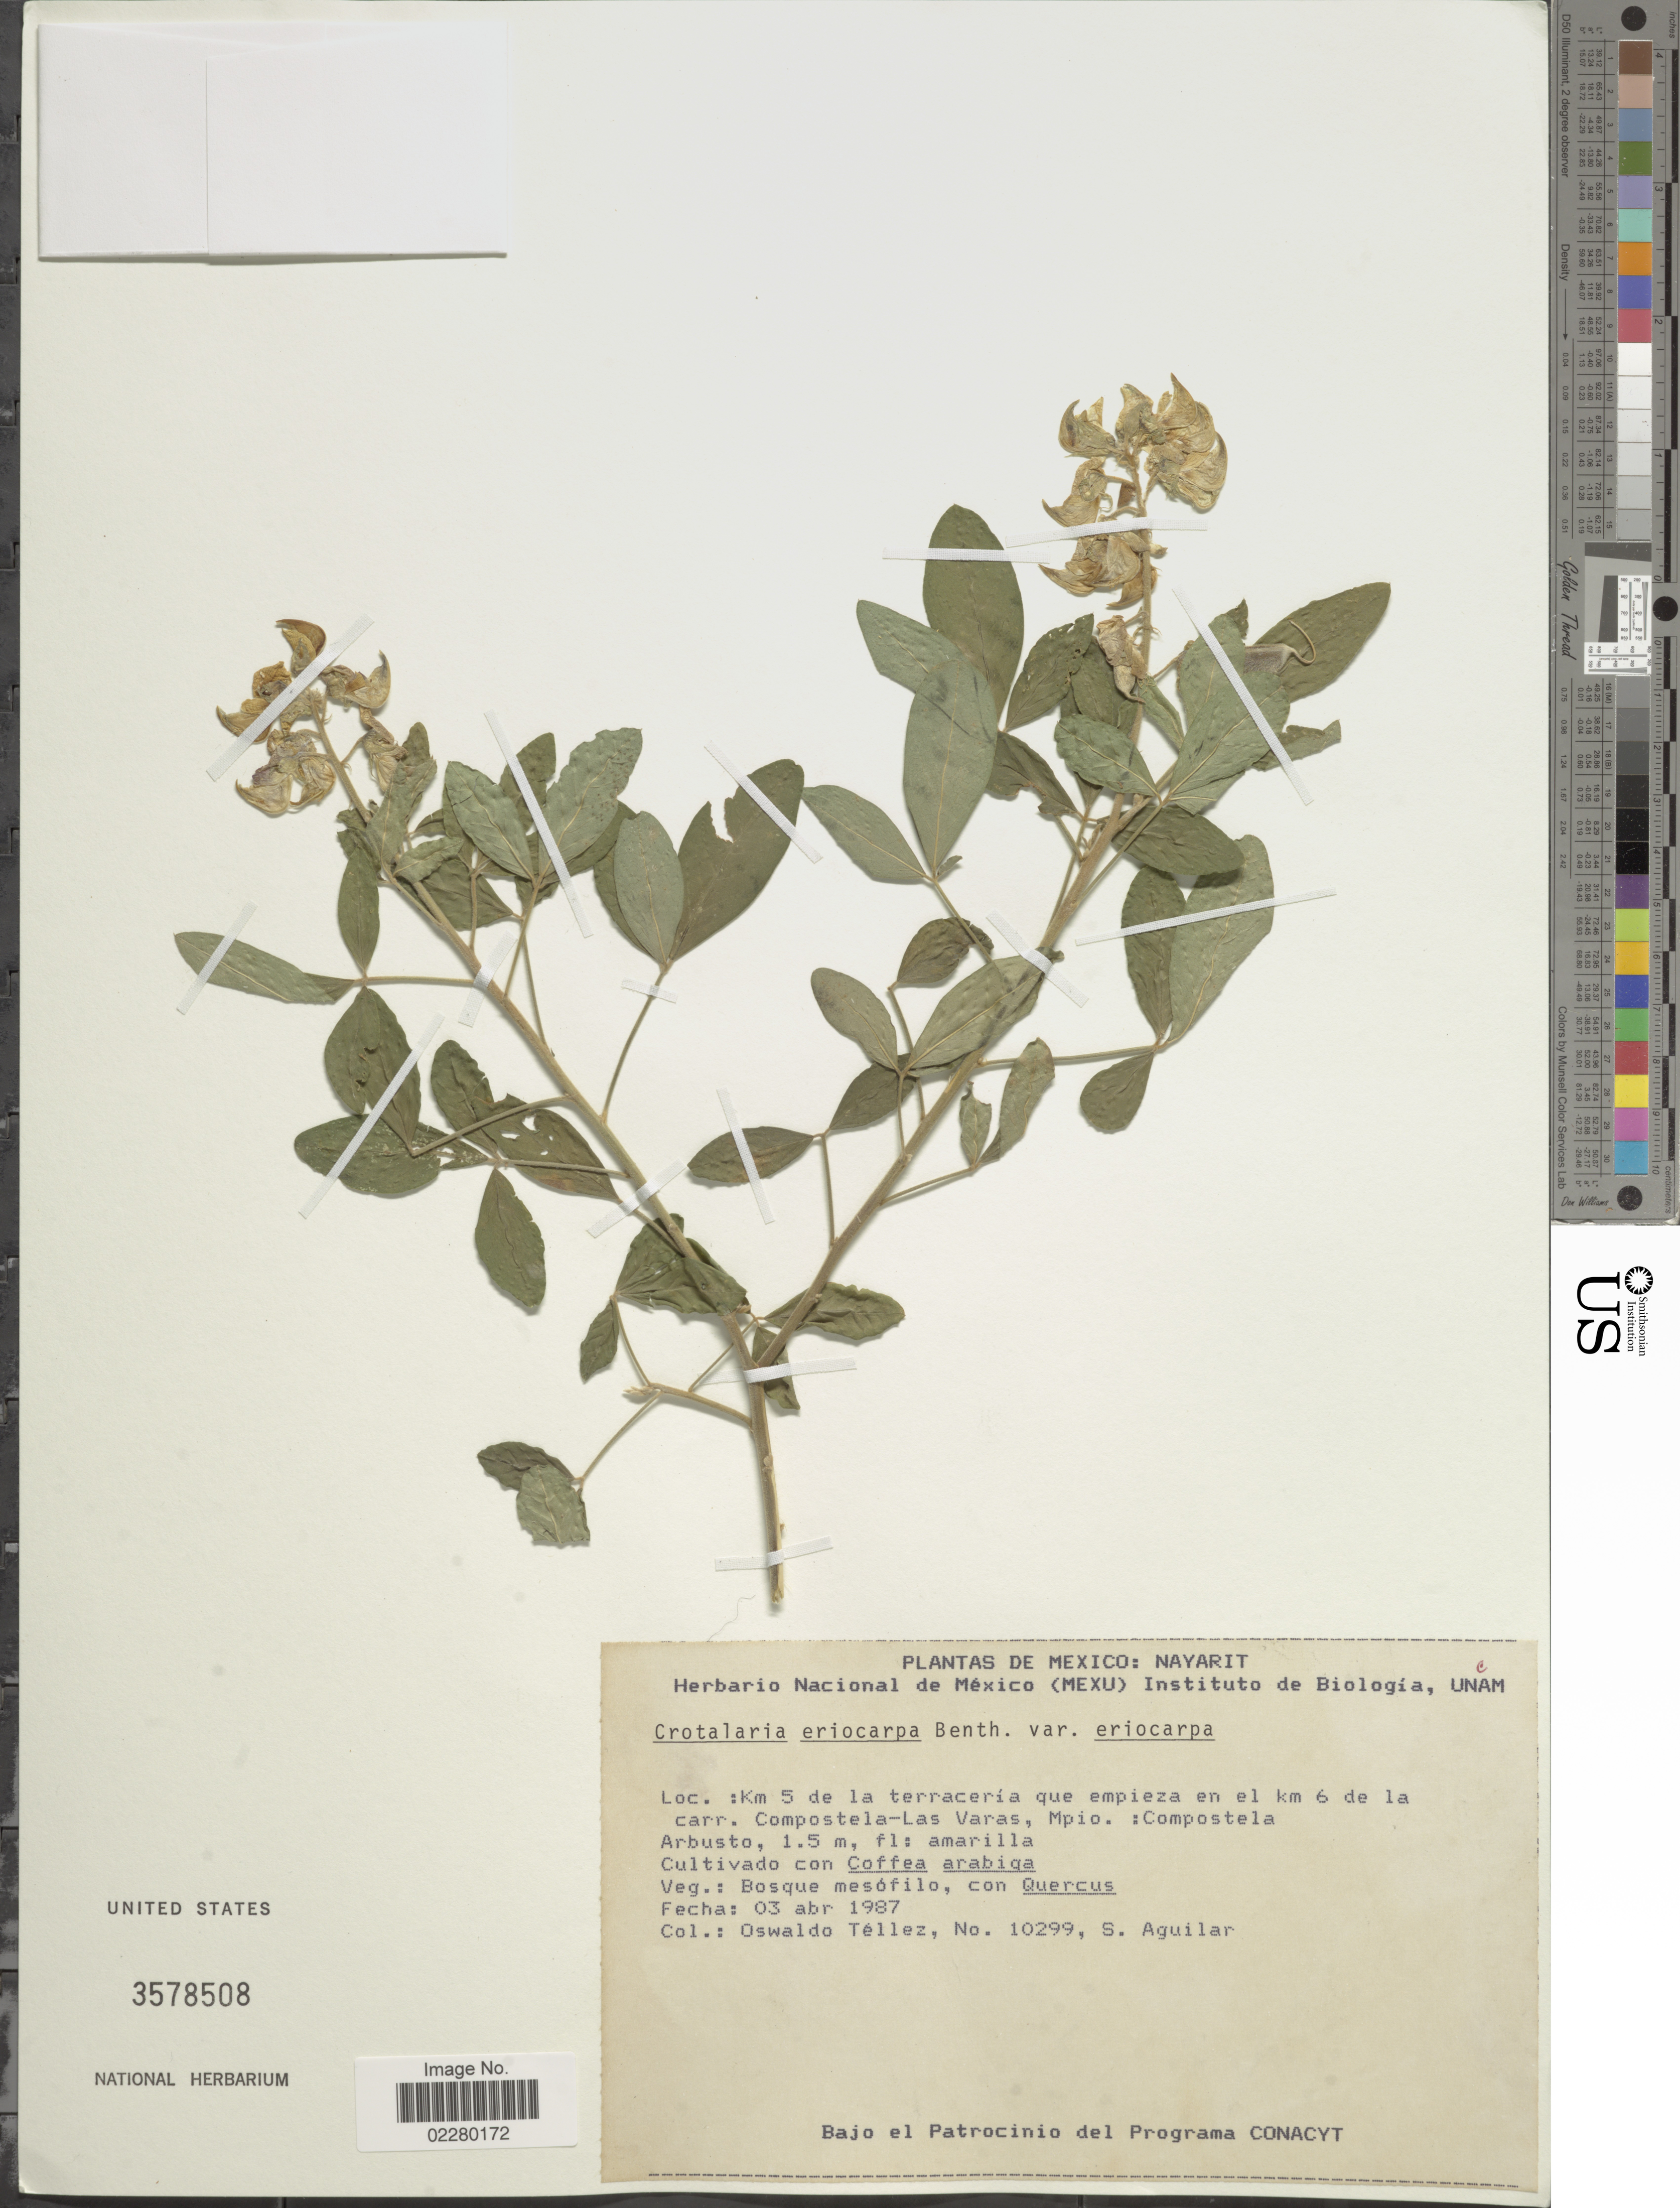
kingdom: Plantae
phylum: Tracheophyta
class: Magnoliopsida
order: Fabales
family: Fabaceae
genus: Crotalaria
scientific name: Crotalaria eriocarpa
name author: Benth.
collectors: O. Tellez & S. Aguilar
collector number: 10299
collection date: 1987-04-03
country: Mexico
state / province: Nayarit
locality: Km 5 de la terracería que empieza en el km 6 de la carr. Compostela-Las Varas, Mpio.: Compostela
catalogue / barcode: US 3578508